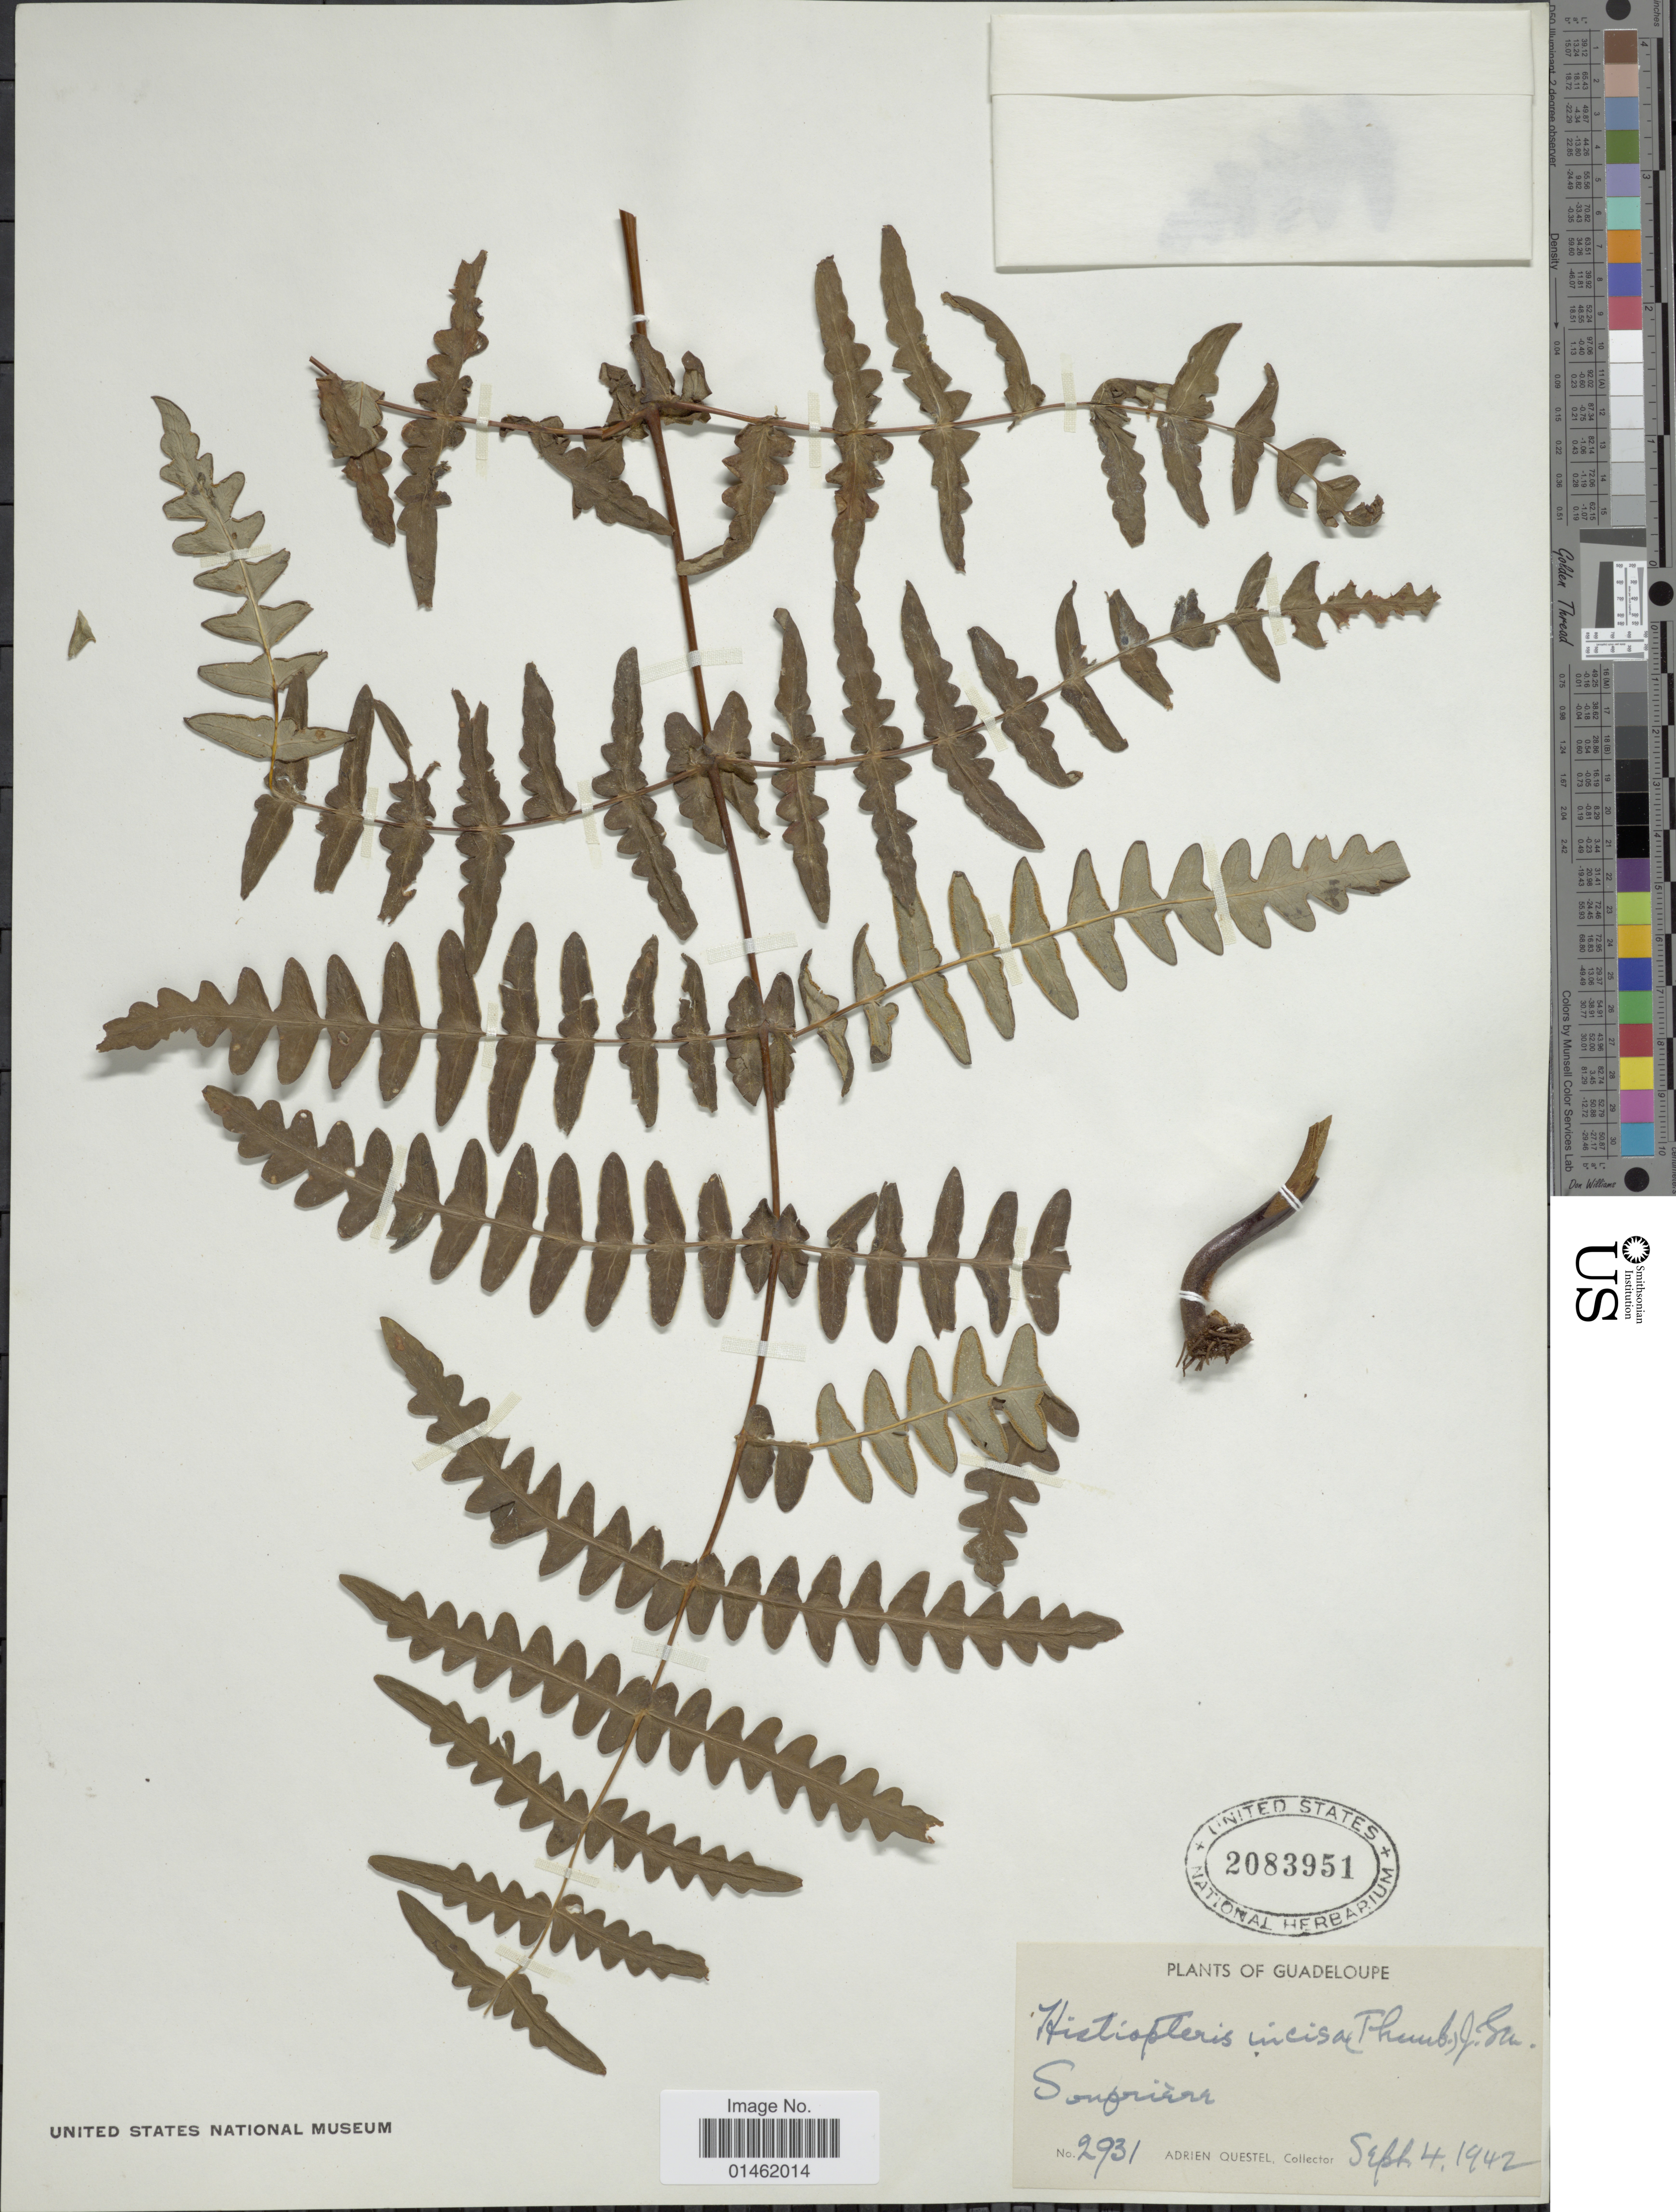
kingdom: Plantae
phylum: Tracheophyta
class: Polypodiopsida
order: Polypodiales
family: Dennstaedtiaceae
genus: Histiopteris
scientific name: Histiopteris incisa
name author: (Thunb.) J. Sm.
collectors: A. Questel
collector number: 2931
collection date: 1942-09-04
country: Guadeloupe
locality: Soufrière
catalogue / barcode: US 2083951